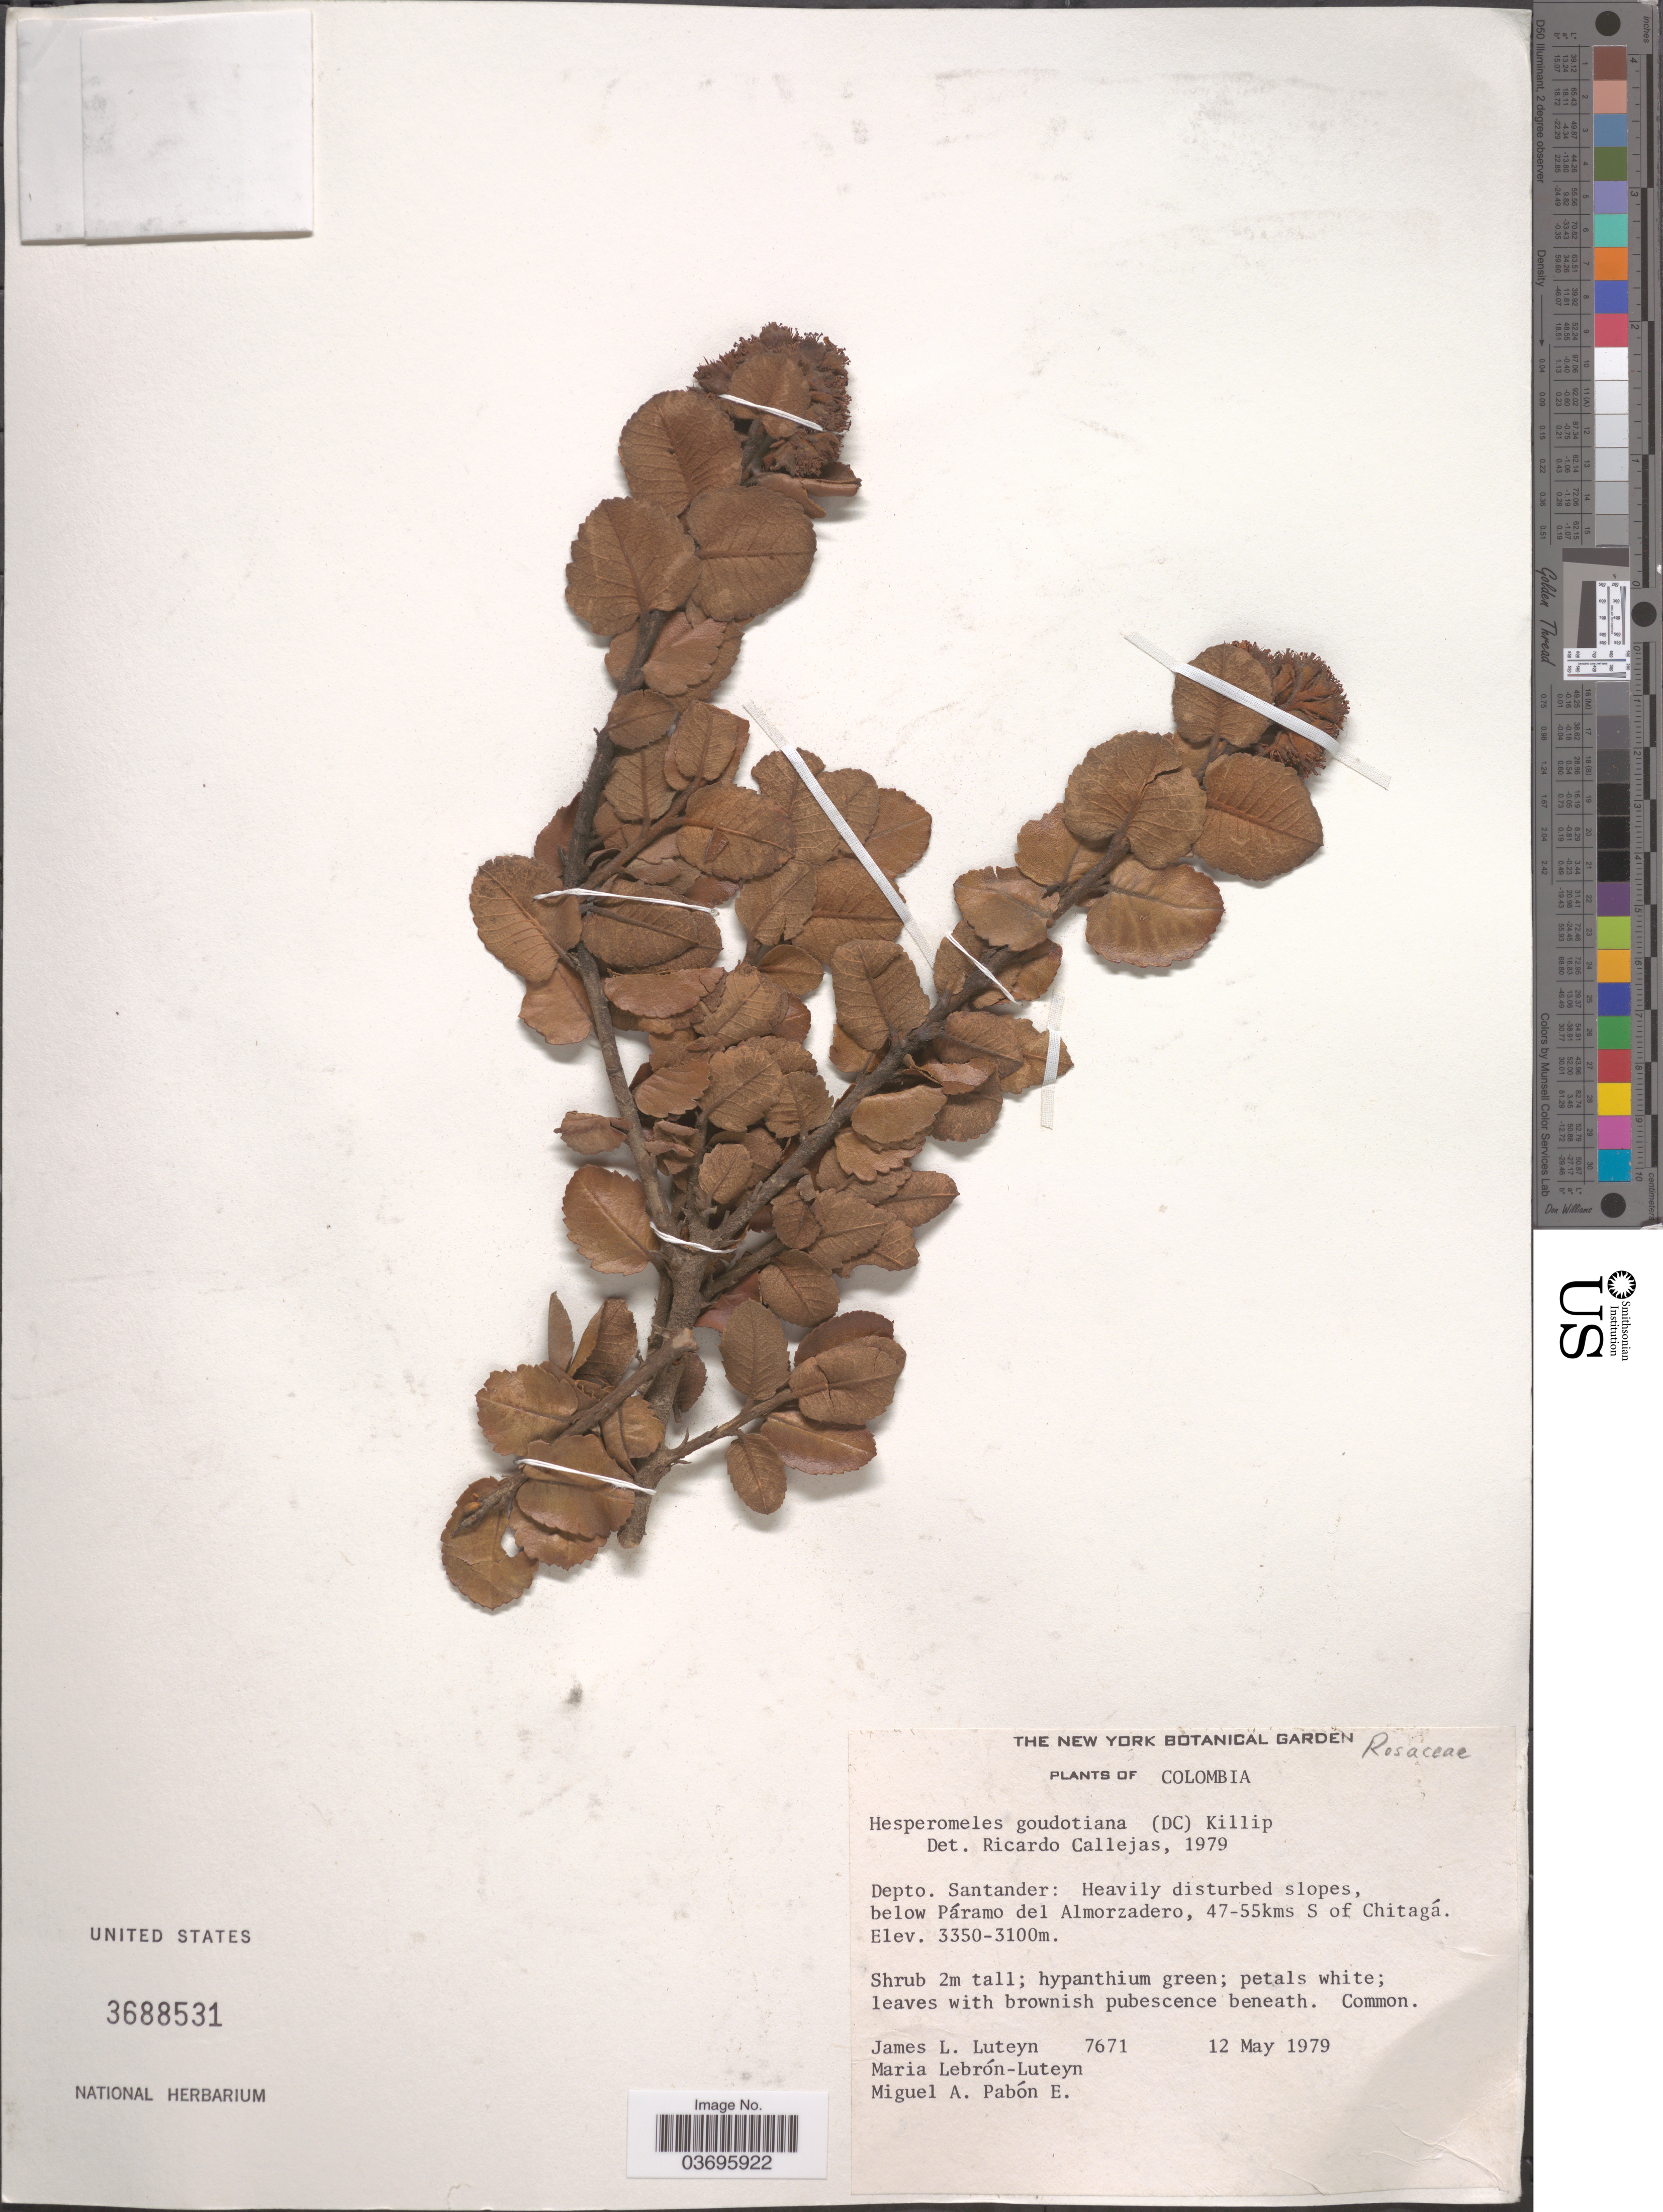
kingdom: Plantae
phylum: Tracheophyta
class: Magnoliopsida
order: Rosales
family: Rosaceae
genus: Hesperomeles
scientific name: Hesperomeles goudotiana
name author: Killip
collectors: J. L. Luteyn, M. L. Lebrón-Luteyn & M. A. Pabon E.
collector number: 7671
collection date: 1979-05-12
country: Colombia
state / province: Santander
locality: Depto. Santander: below Páramo del Almorzadero, 47-55kms S of Chitagá.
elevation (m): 3100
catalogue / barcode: US 3688531